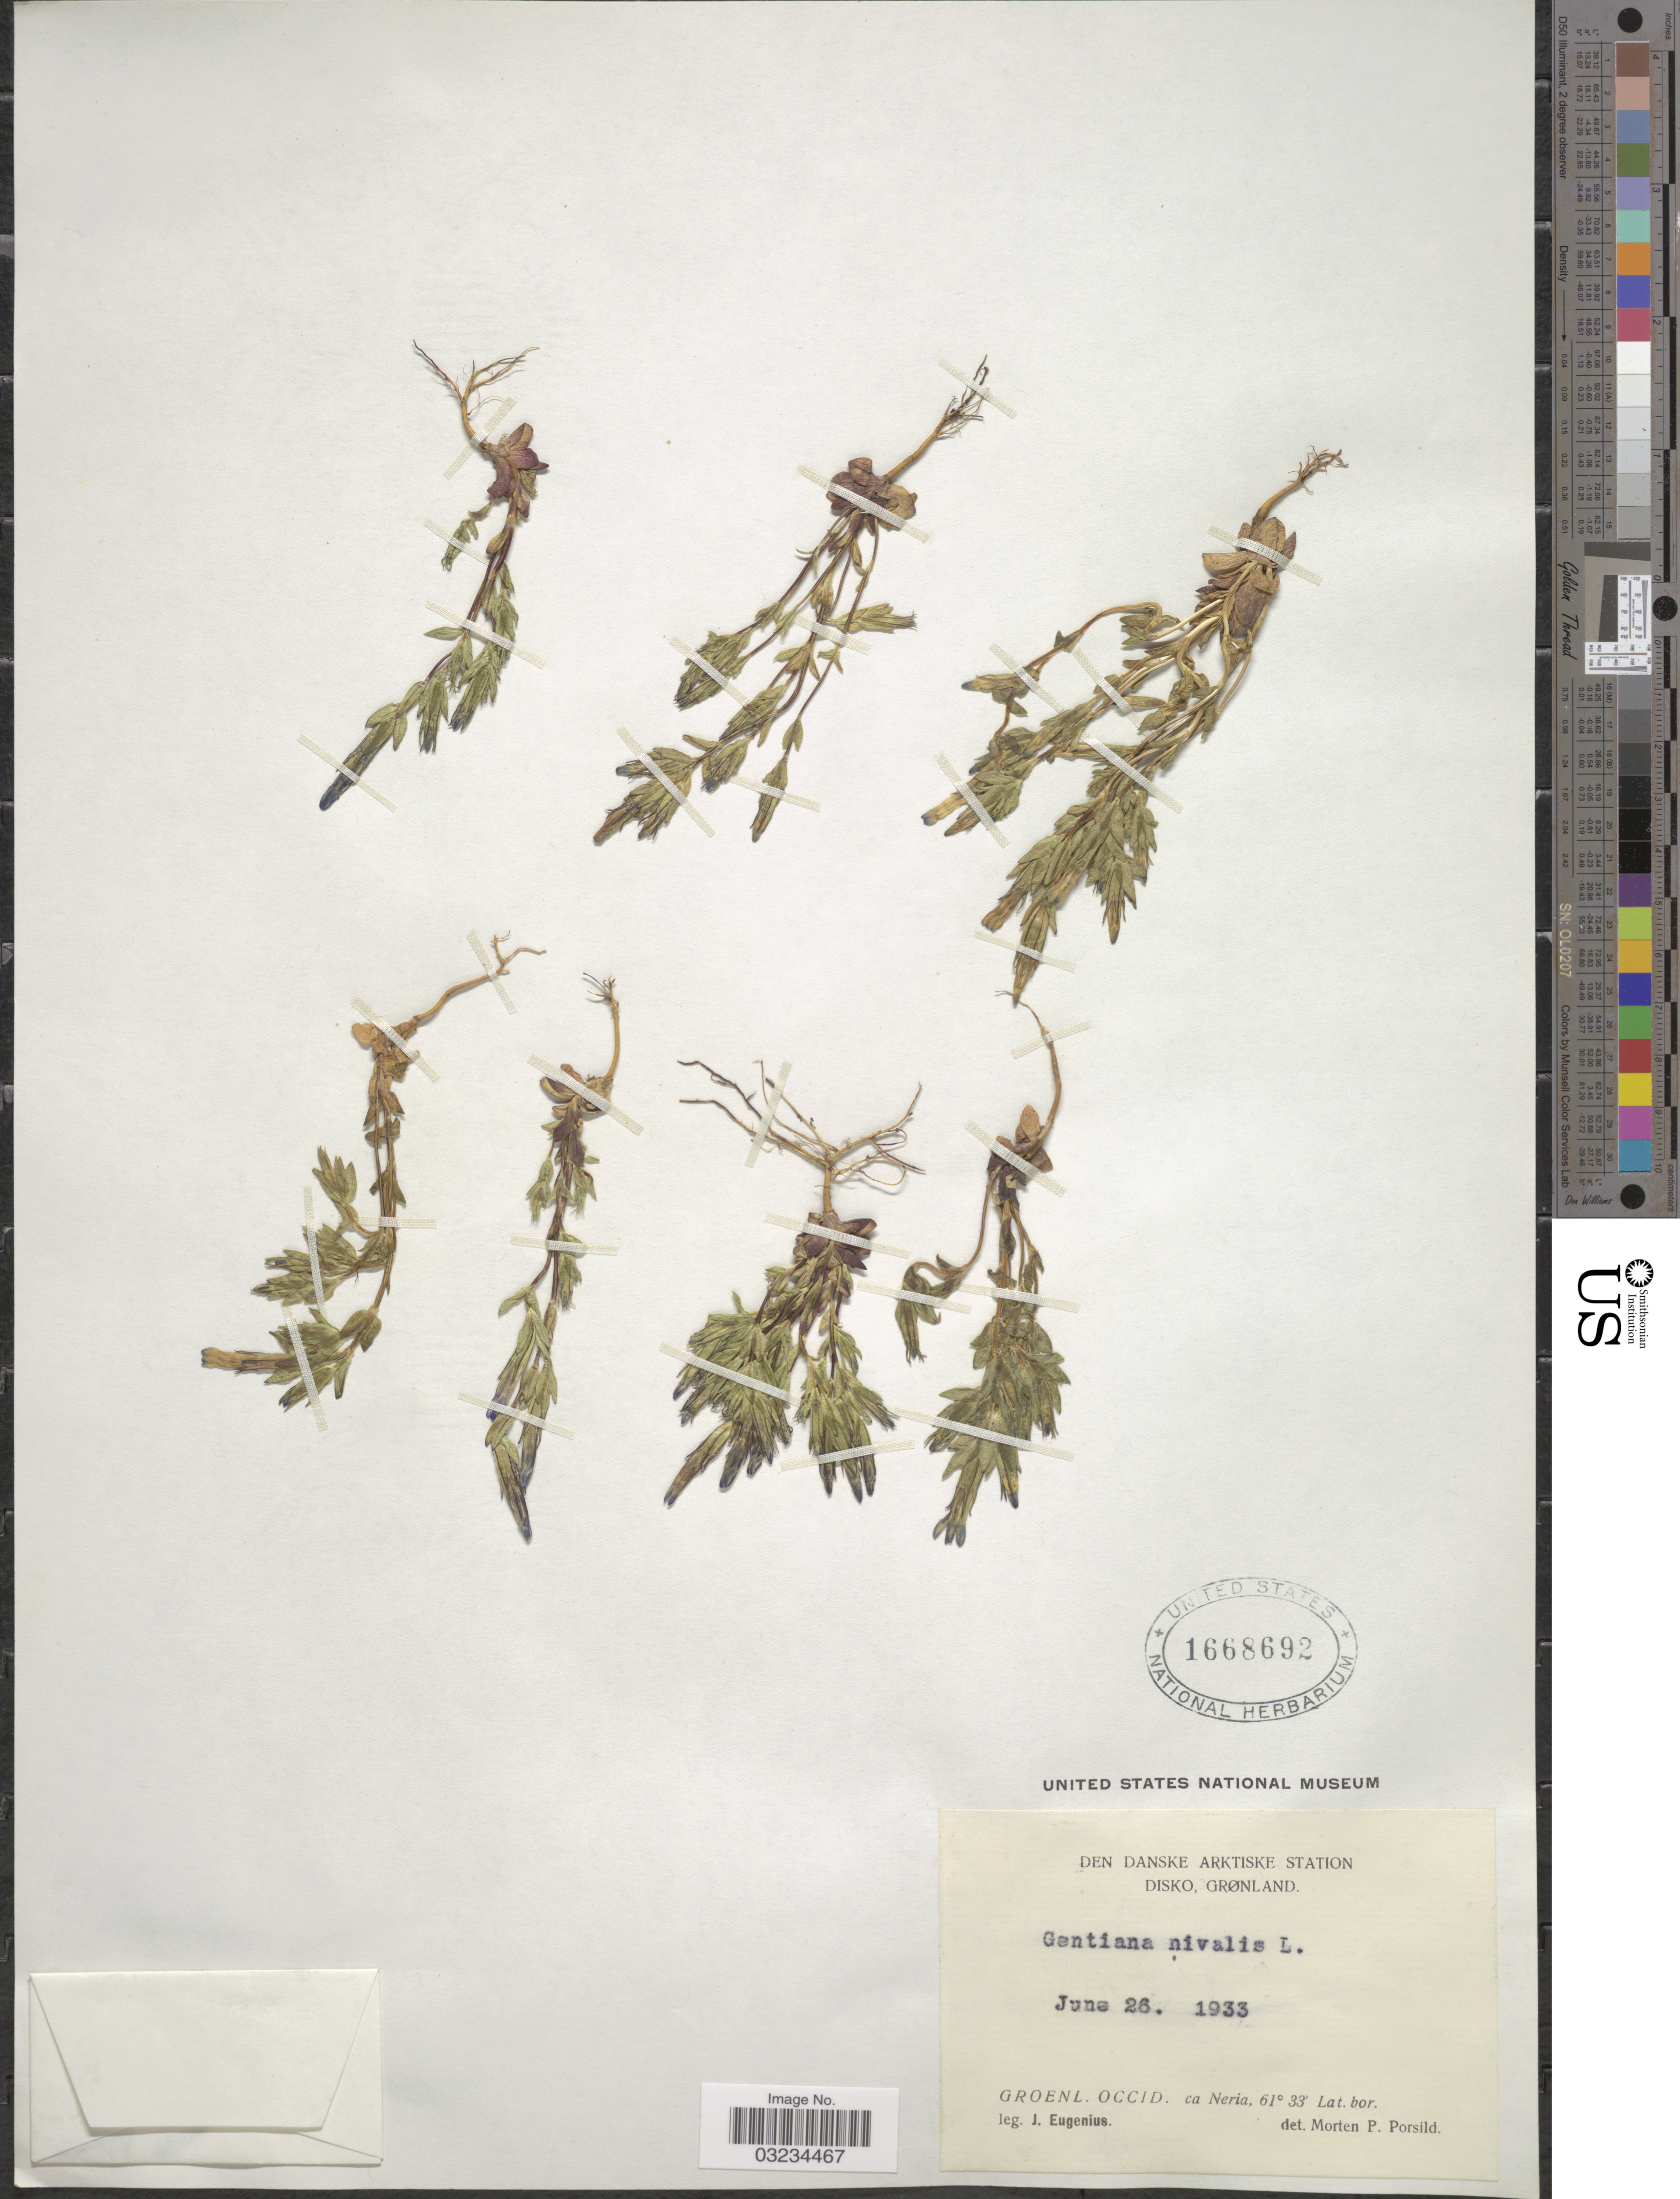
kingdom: Plantae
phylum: Tracheophyta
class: Magnoliopsida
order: Gentianales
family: Gentianaceae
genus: Gentiana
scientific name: Gentiana nivalis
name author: L.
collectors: J. Eugenius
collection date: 1933-06-26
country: Greenland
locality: Den Danske Arktiske Station. Disko, Grønland. Groenl. Occid. ca. Neria.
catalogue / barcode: US 1668692